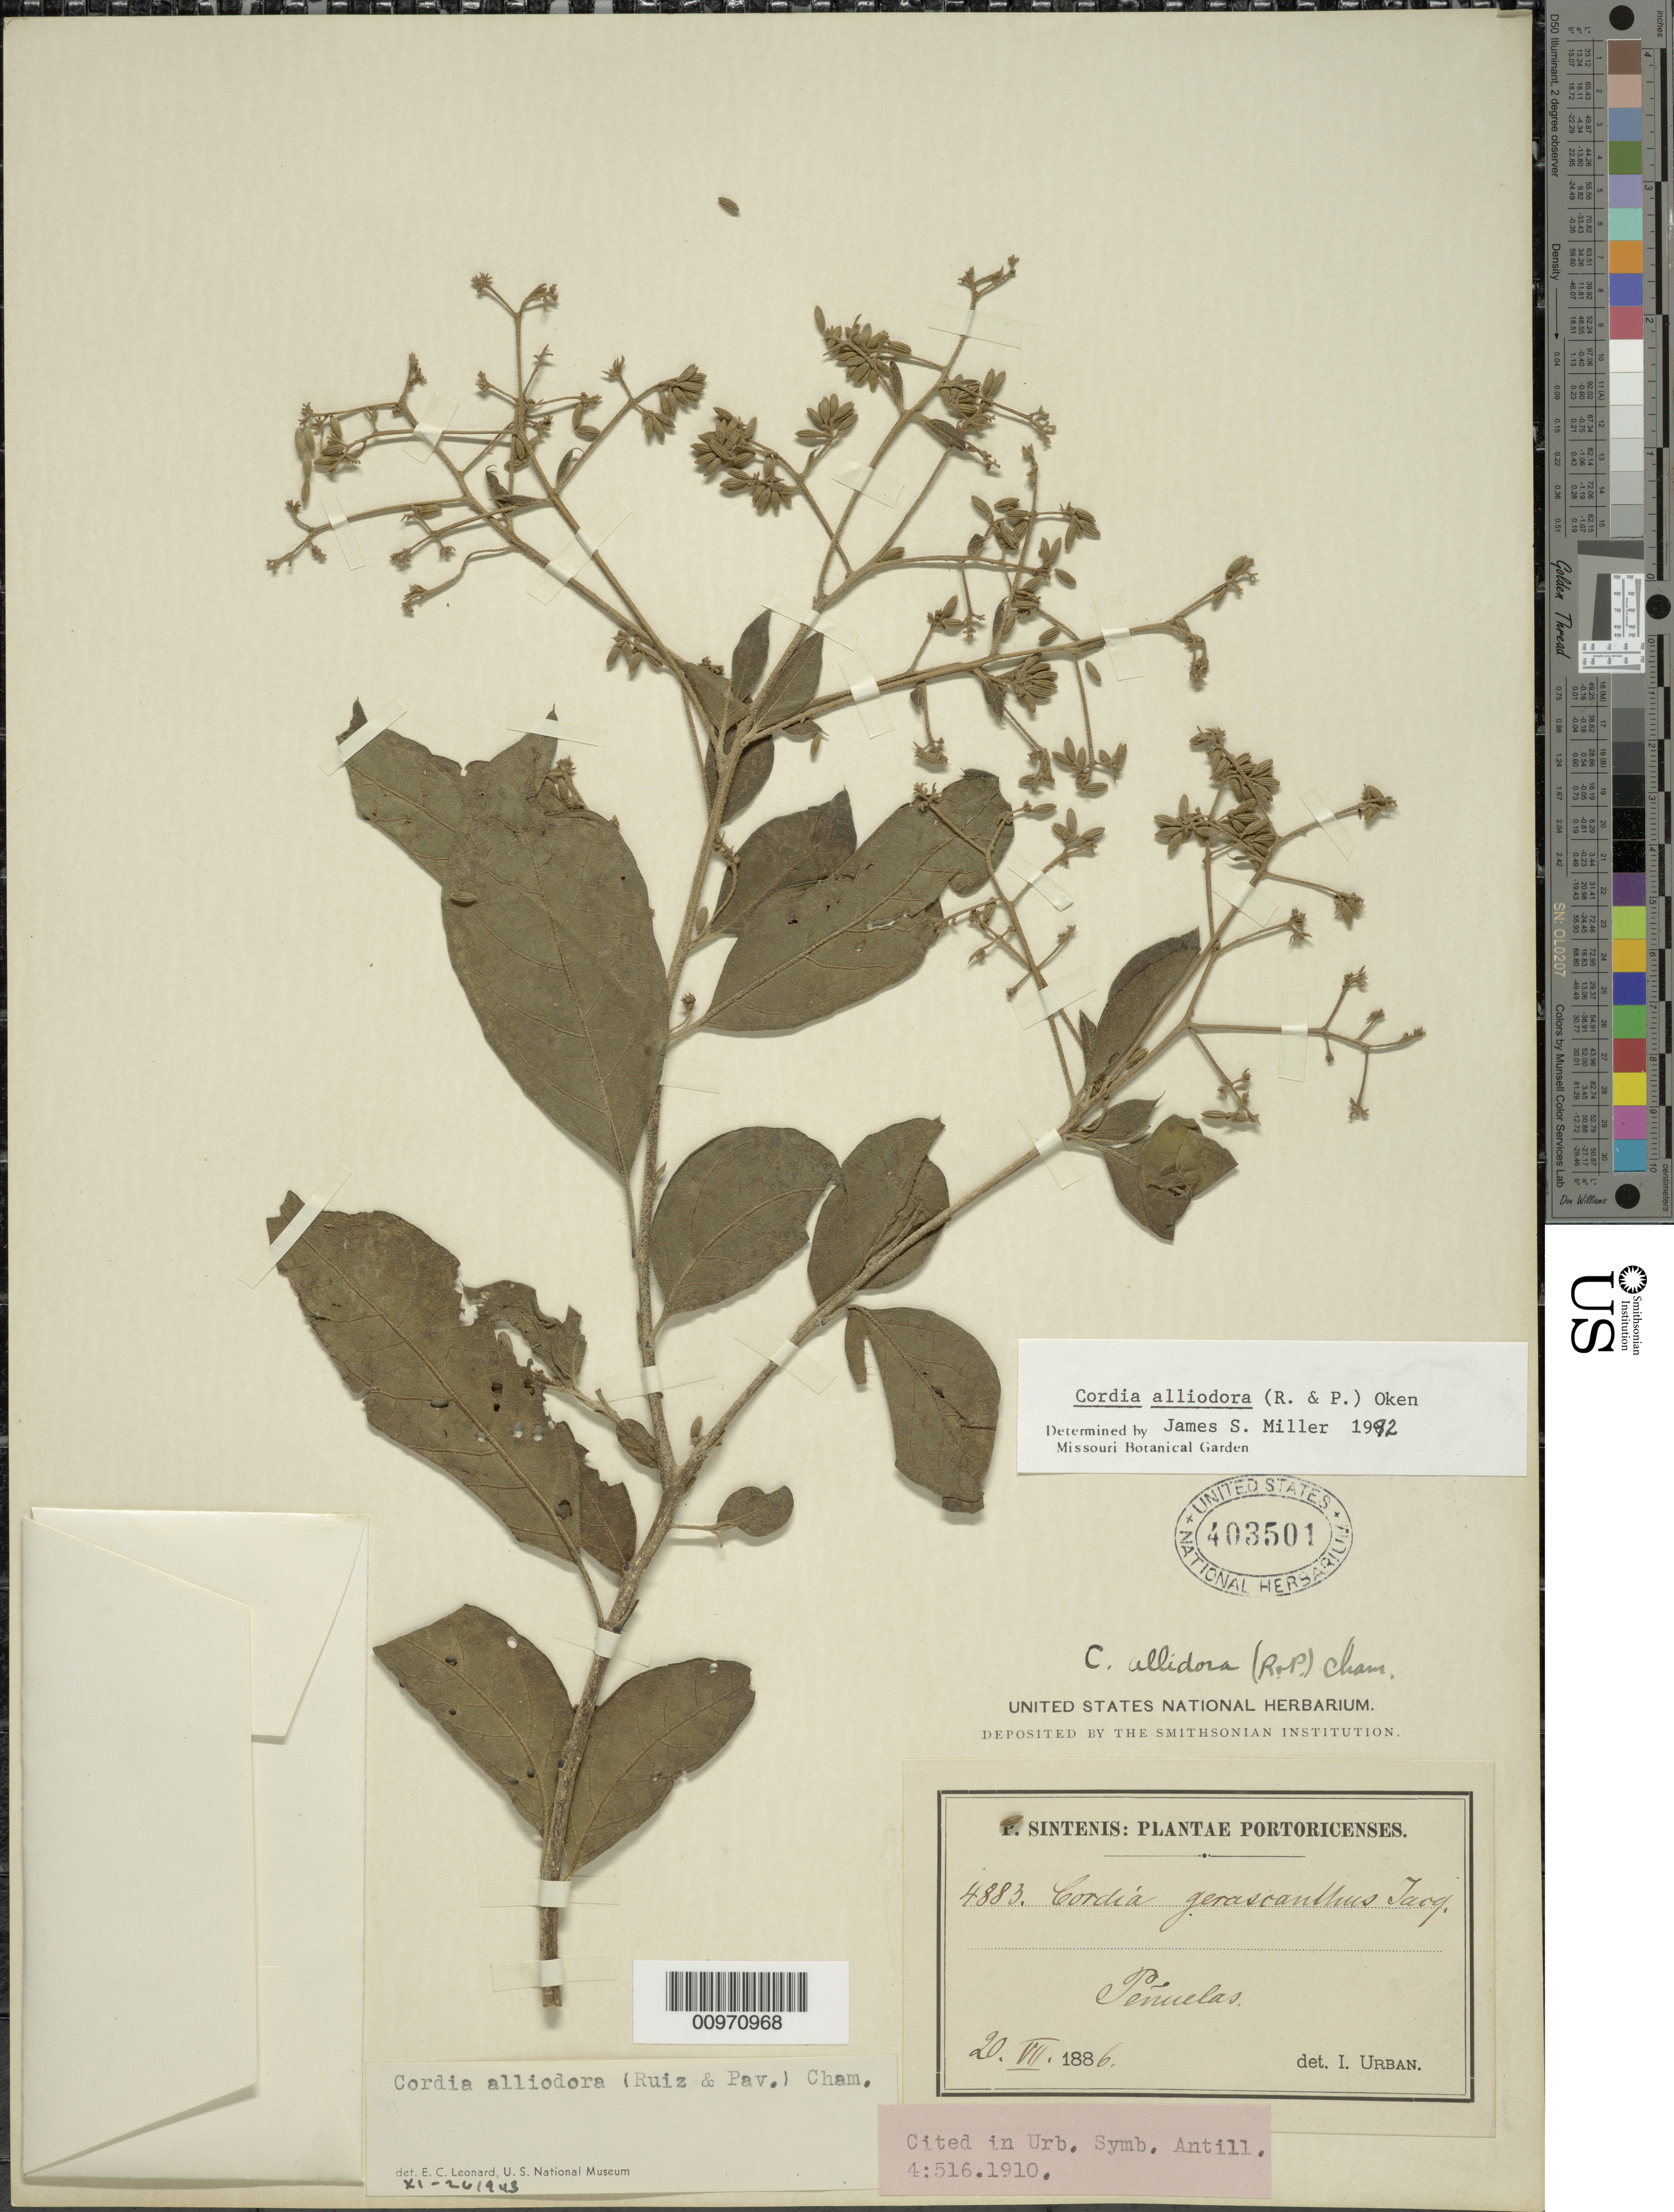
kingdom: Plantae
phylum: Tracheophyta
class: Magnoliopsida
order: Boraginales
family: Cordiaceae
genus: Cordia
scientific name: Cordia alliodora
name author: (Ruiz & Pav.) Oken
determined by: Miller, James S., (MO), Missouri Botanical Garden (UNITED STATES)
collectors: P. Sintenis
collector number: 4883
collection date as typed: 20 Jul 1886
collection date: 1886-07-29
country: Puerto Rico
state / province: Peñuelas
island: Puerto Rico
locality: Teñuelas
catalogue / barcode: US 403501